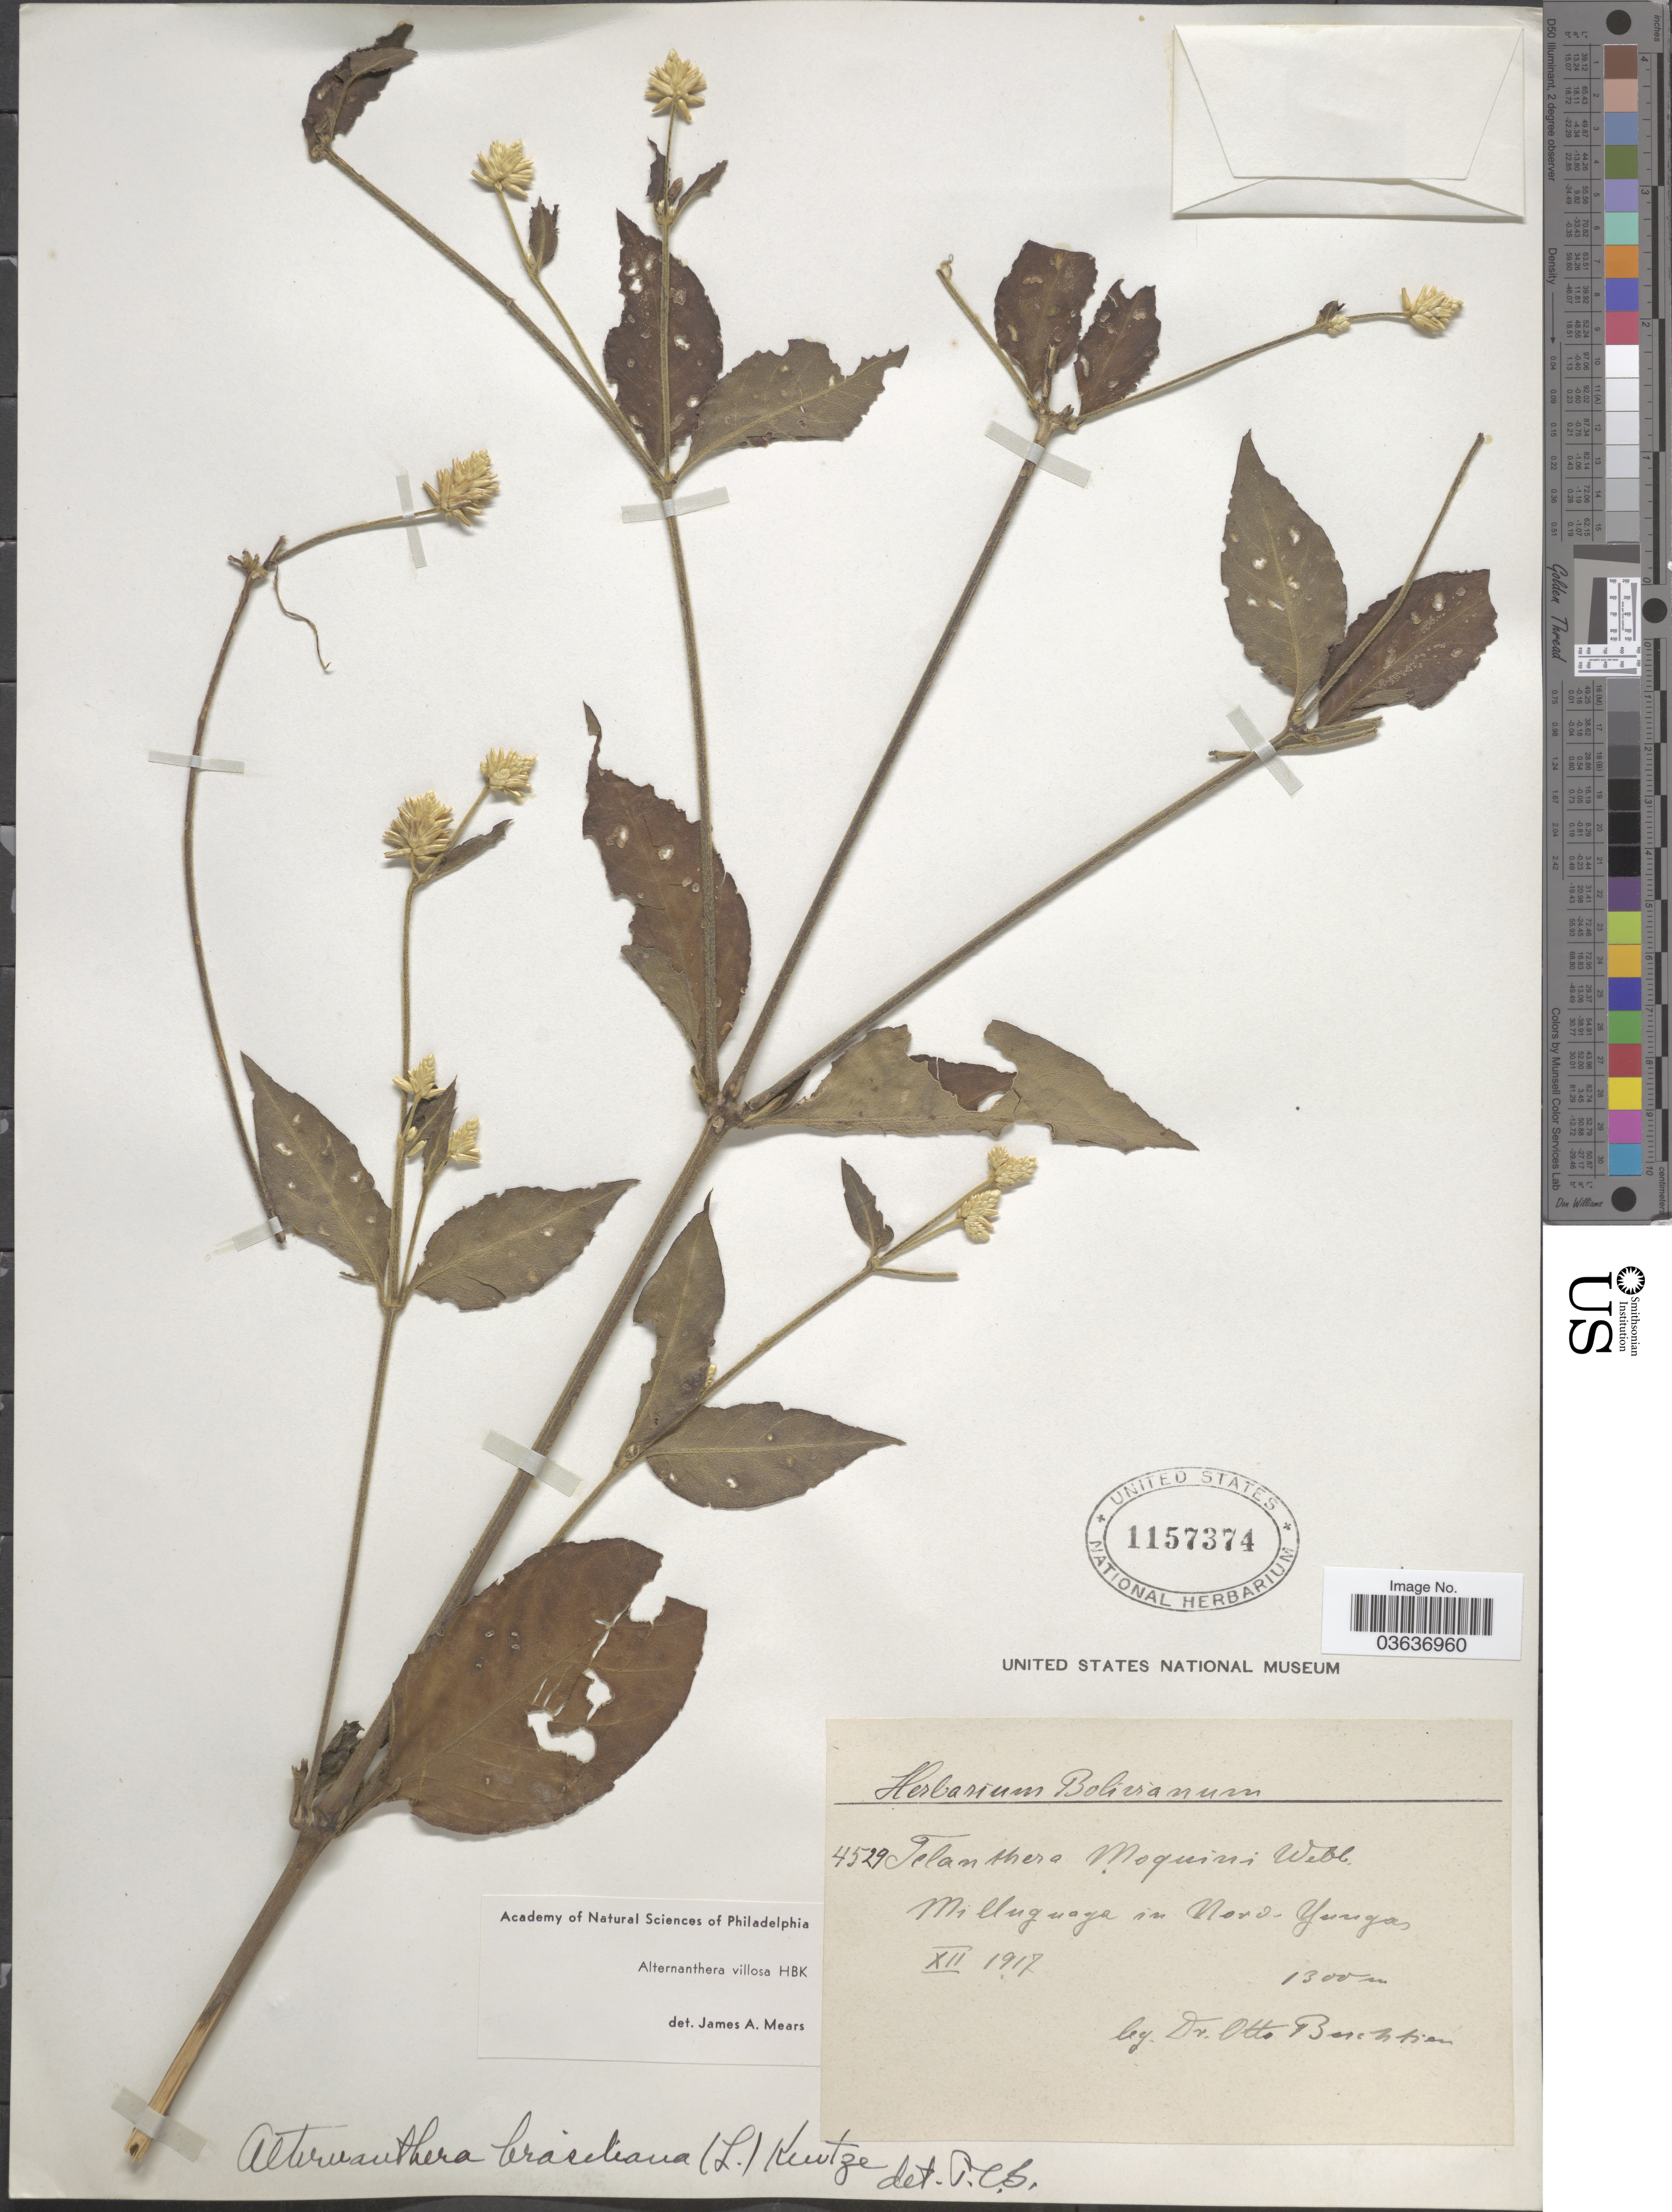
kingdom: Plantae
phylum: Tracheophyta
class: Magnoliopsida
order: Caryophyllales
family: Amaranthaceae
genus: Alternanthera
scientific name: Alternanthera villosa var. villosa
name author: Kunth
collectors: O. Buchtien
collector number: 4529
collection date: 1917-12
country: Bolivia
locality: Milluguaya in Nord-Yungas.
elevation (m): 1300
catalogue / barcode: US 1157374